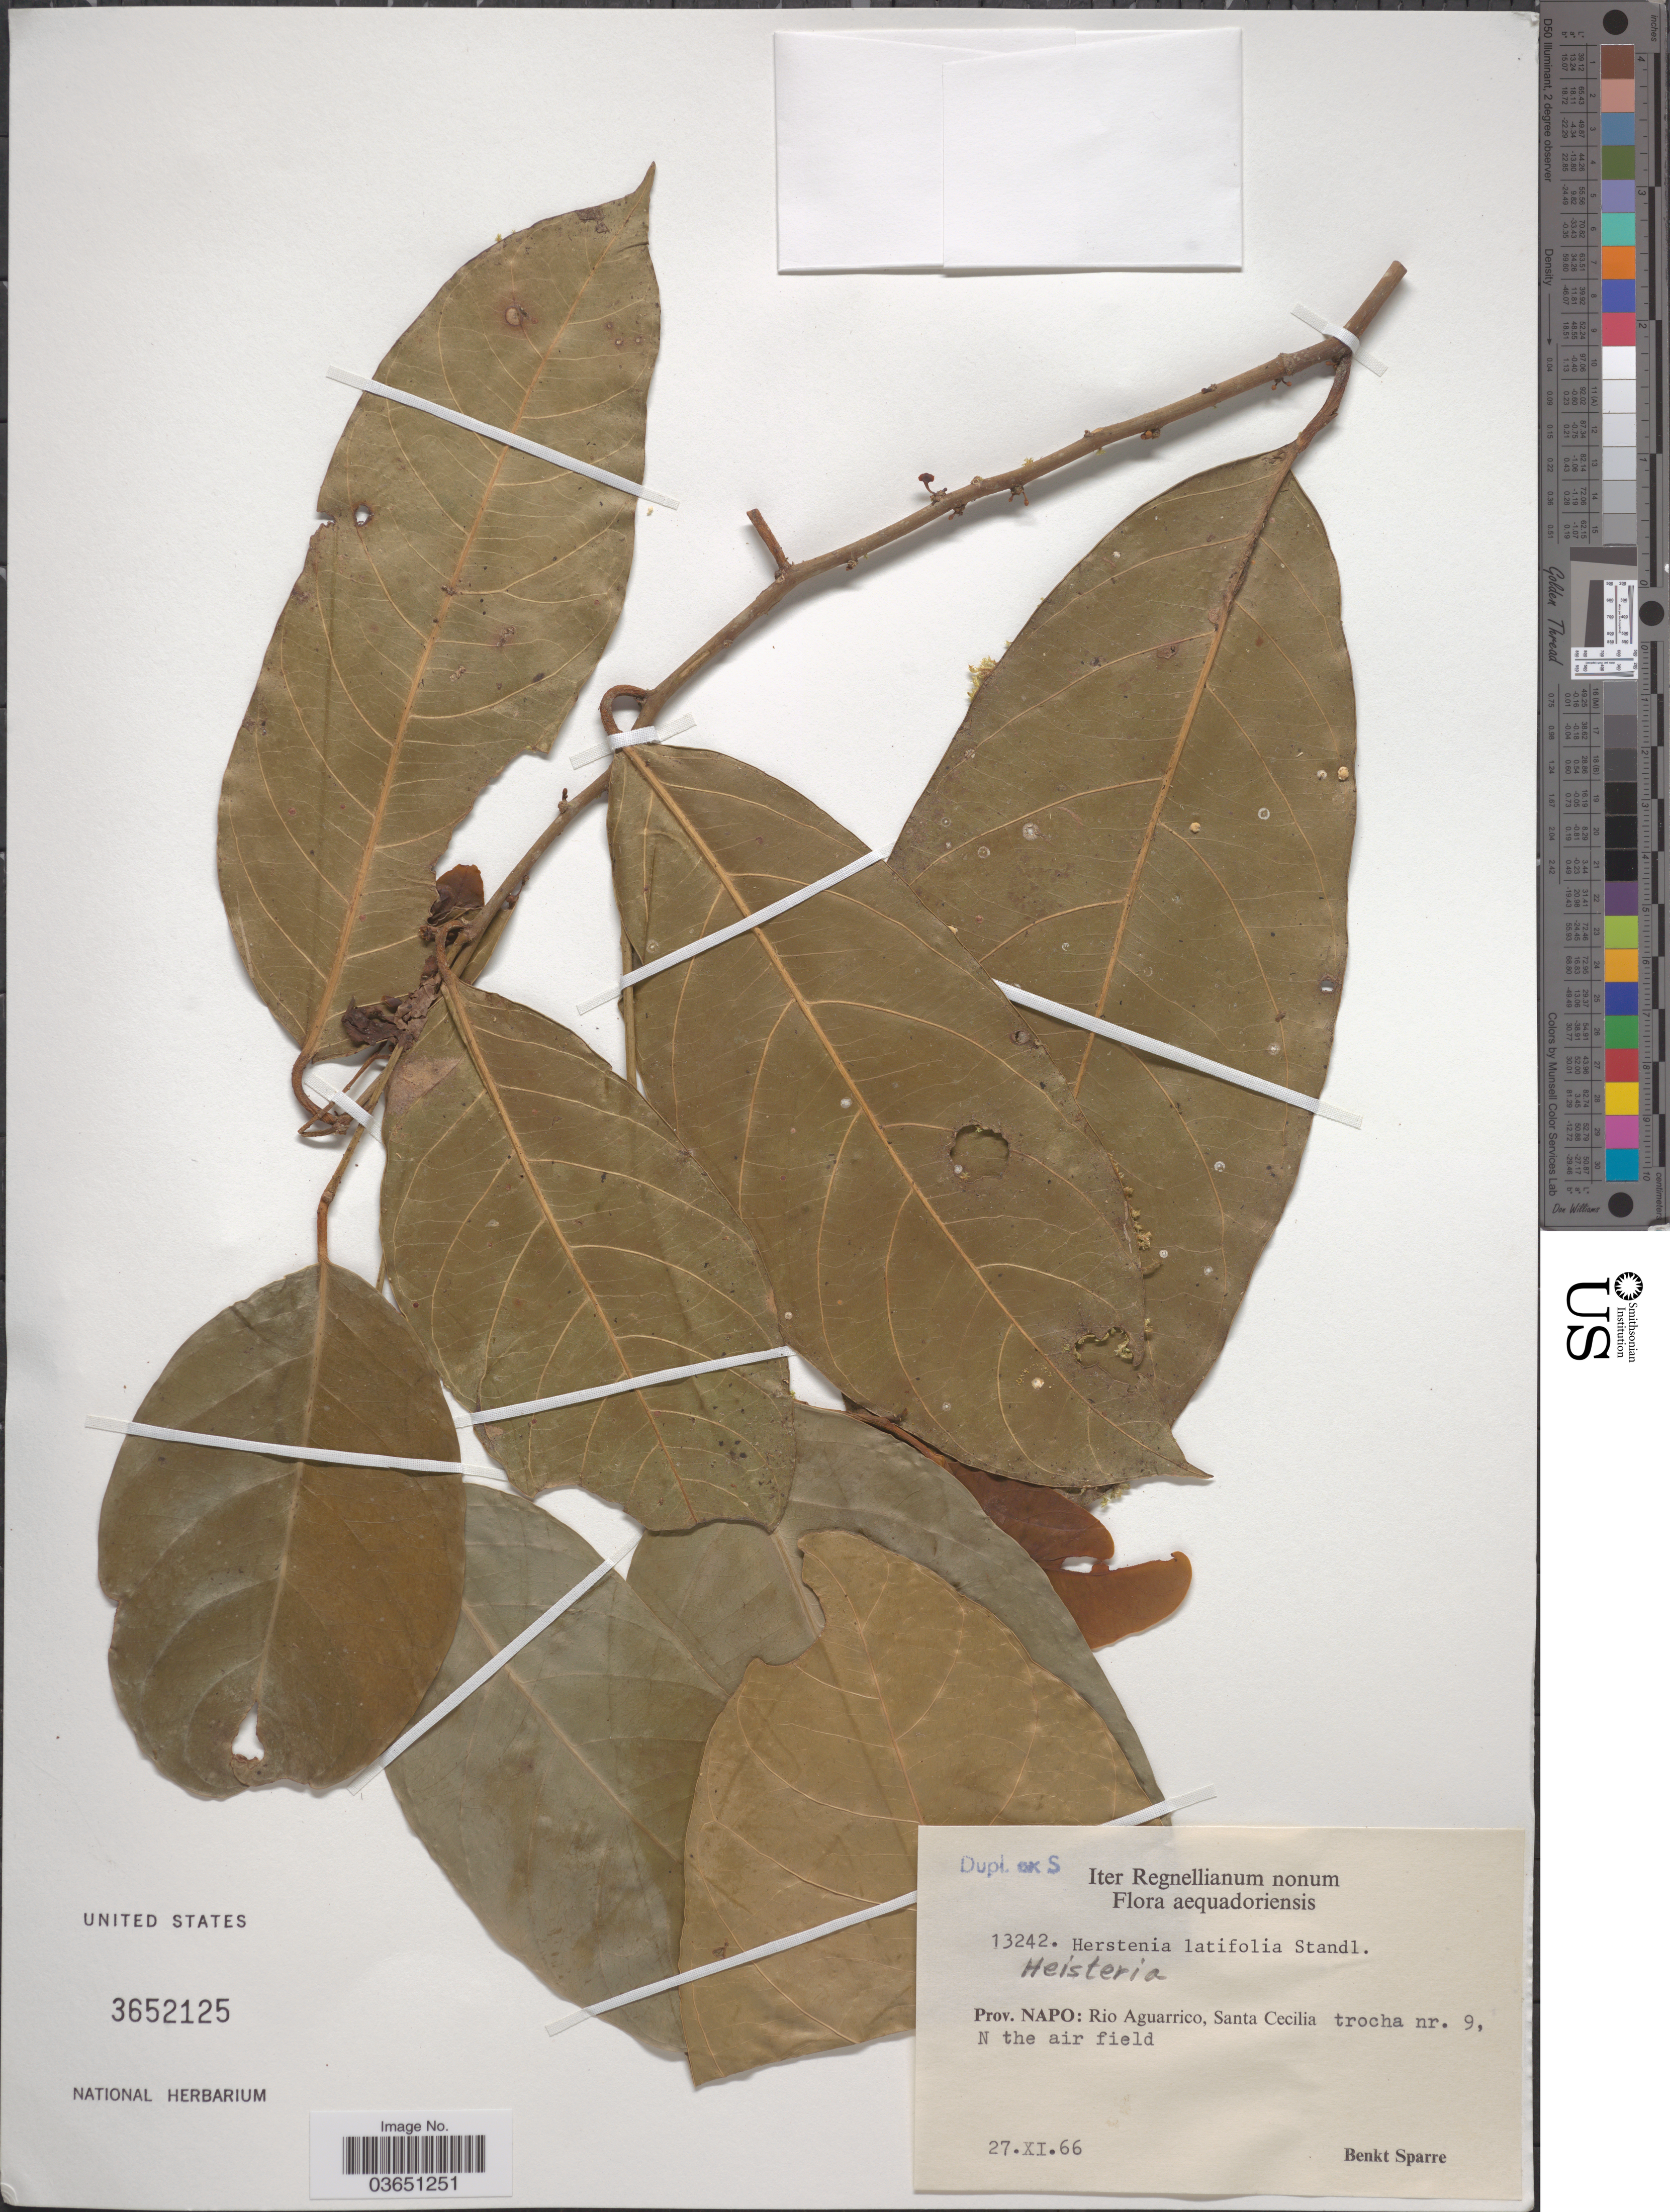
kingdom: Plantae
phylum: Tracheophyta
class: Magnoliopsida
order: Santalales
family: Erythropalaceae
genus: Heisteria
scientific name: Heisteria latifolia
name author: Standl.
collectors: B. Sparre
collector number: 13242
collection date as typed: Transcribed d/m/y: 27/11/66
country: Ecuador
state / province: Napo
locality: Río Aguarrico, Santa Cecilia trocha nr. 9, N the air field.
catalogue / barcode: US 3652125